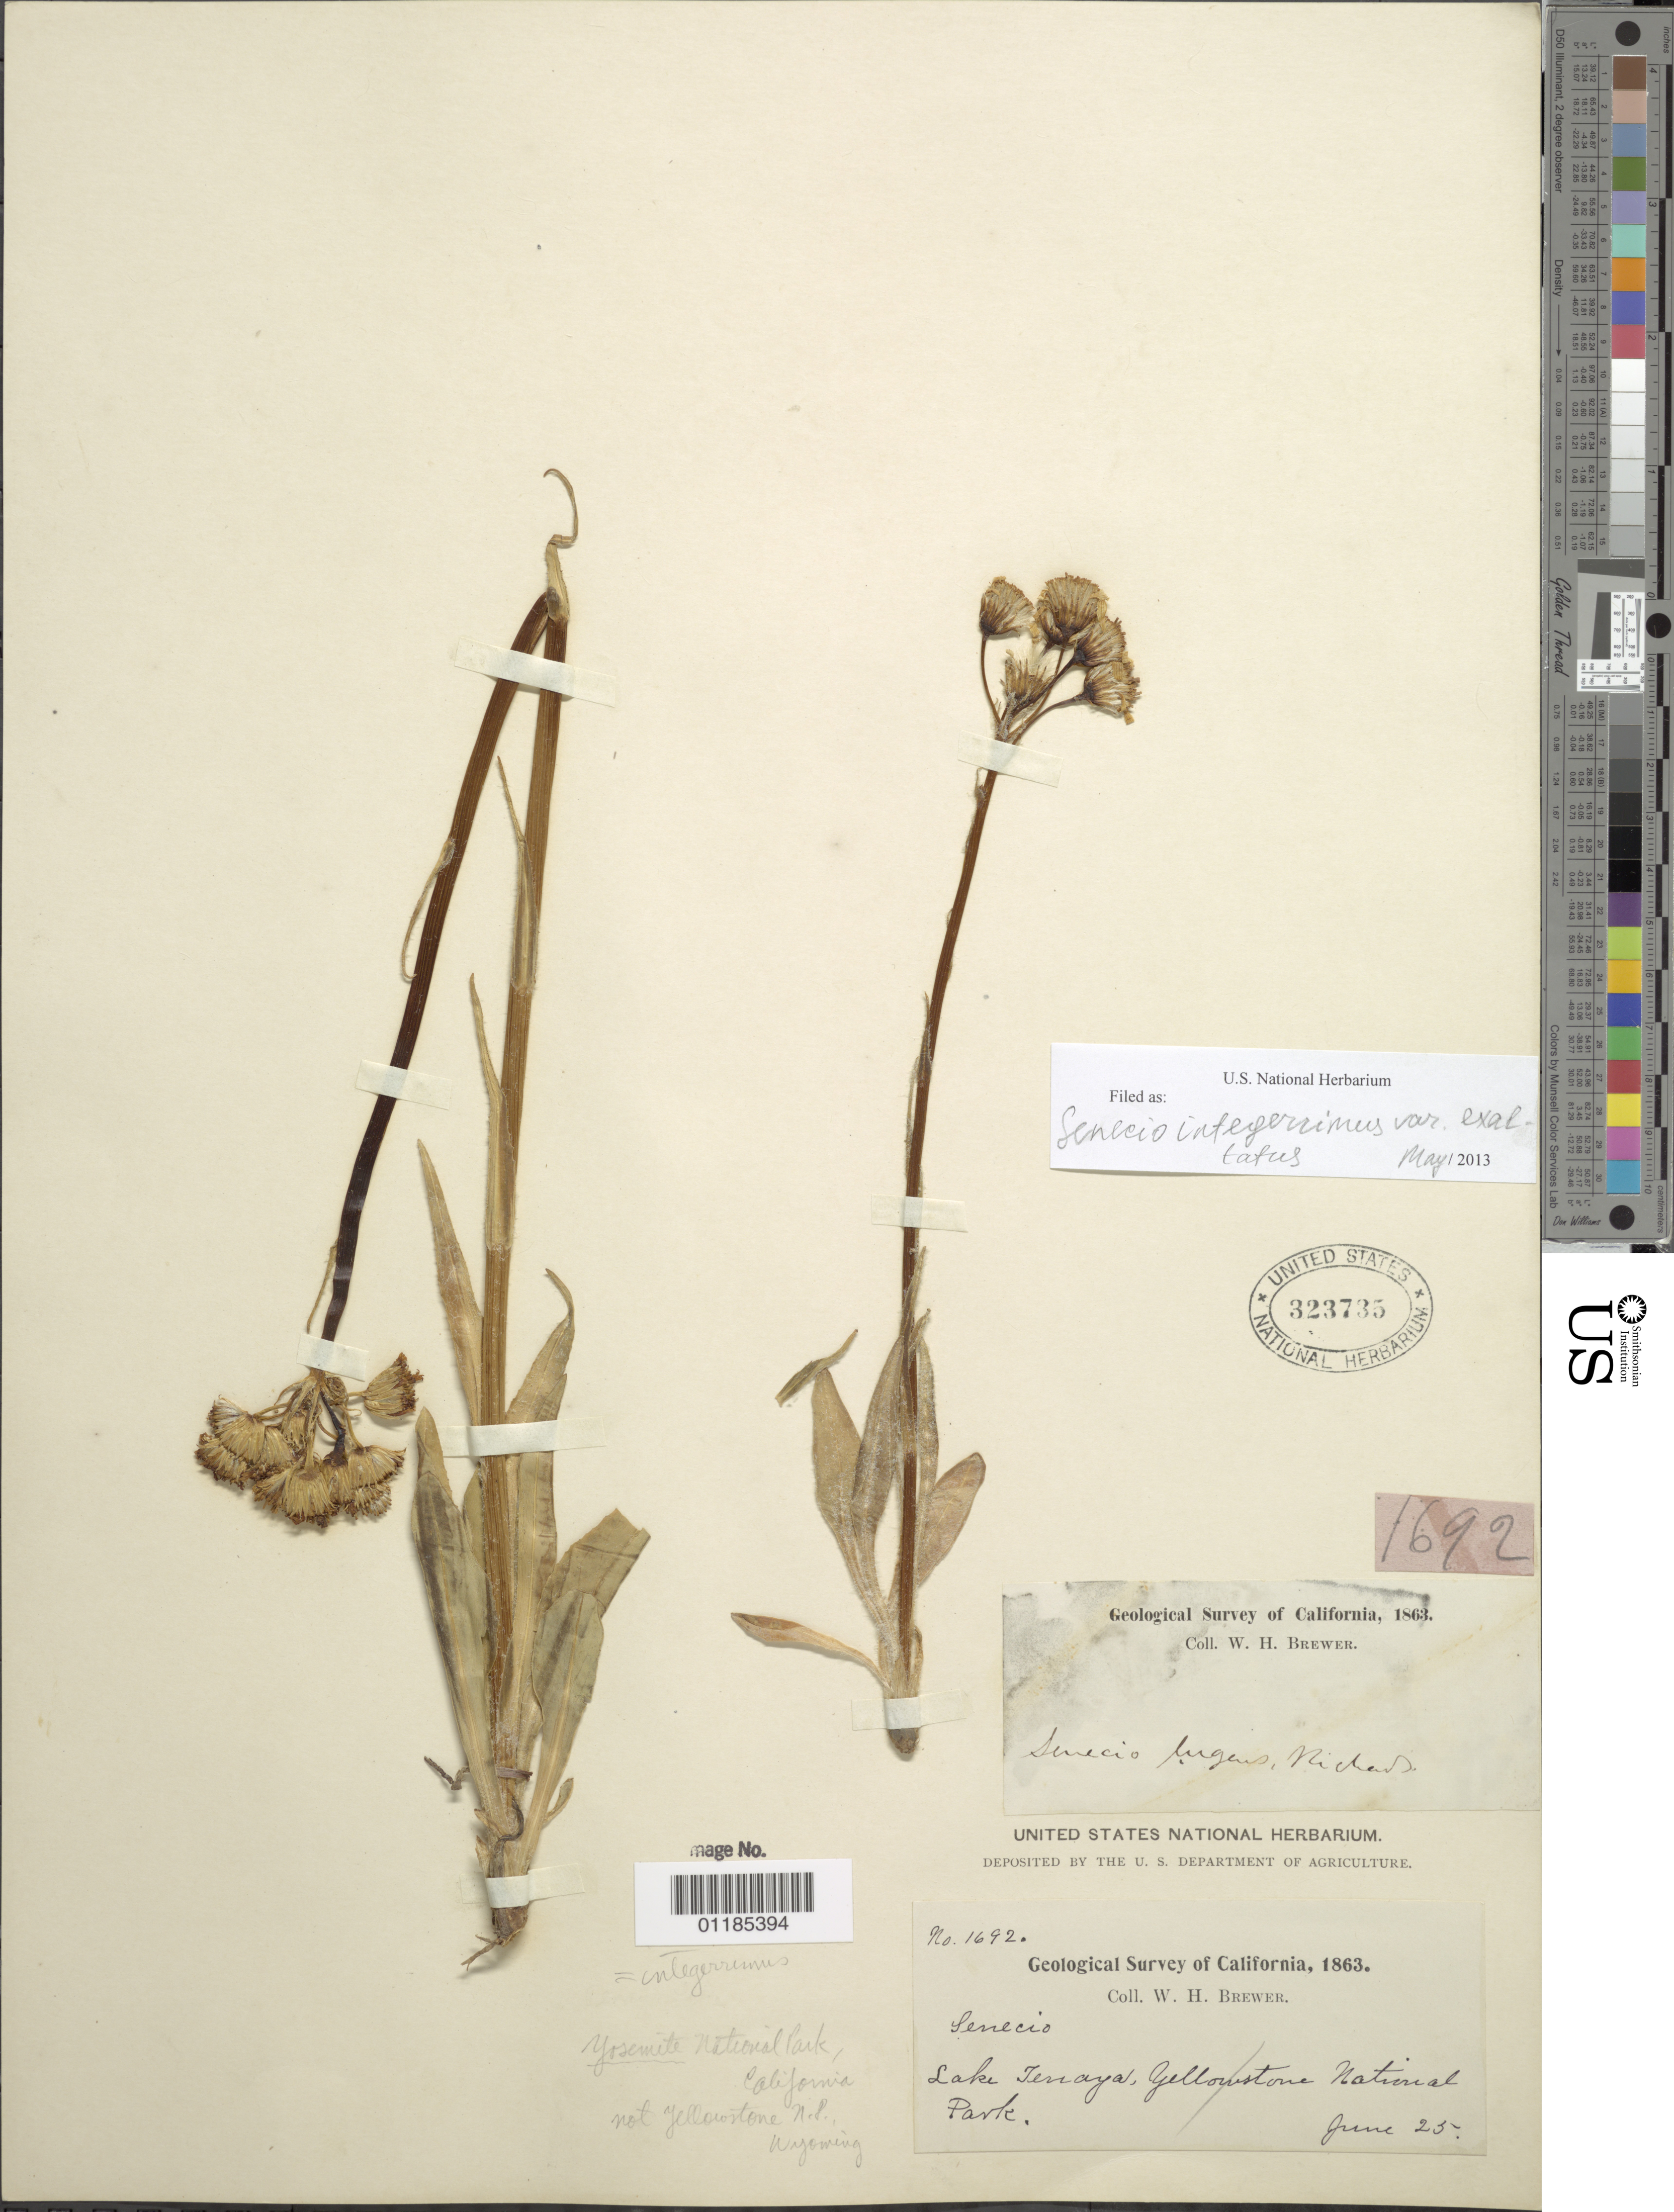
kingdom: Plantae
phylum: Tracheophyta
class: Magnoliopsida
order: Asterales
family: Asteraceae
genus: Senecio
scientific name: Senecio integerrimus var. exaltatus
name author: (Nutt.) Cronq.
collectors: W. H. Brewer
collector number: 1692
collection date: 1863-06-25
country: United States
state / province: California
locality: Lake Tenaya, Yellowstone [sic, crossed out] National Park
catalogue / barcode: US 323735